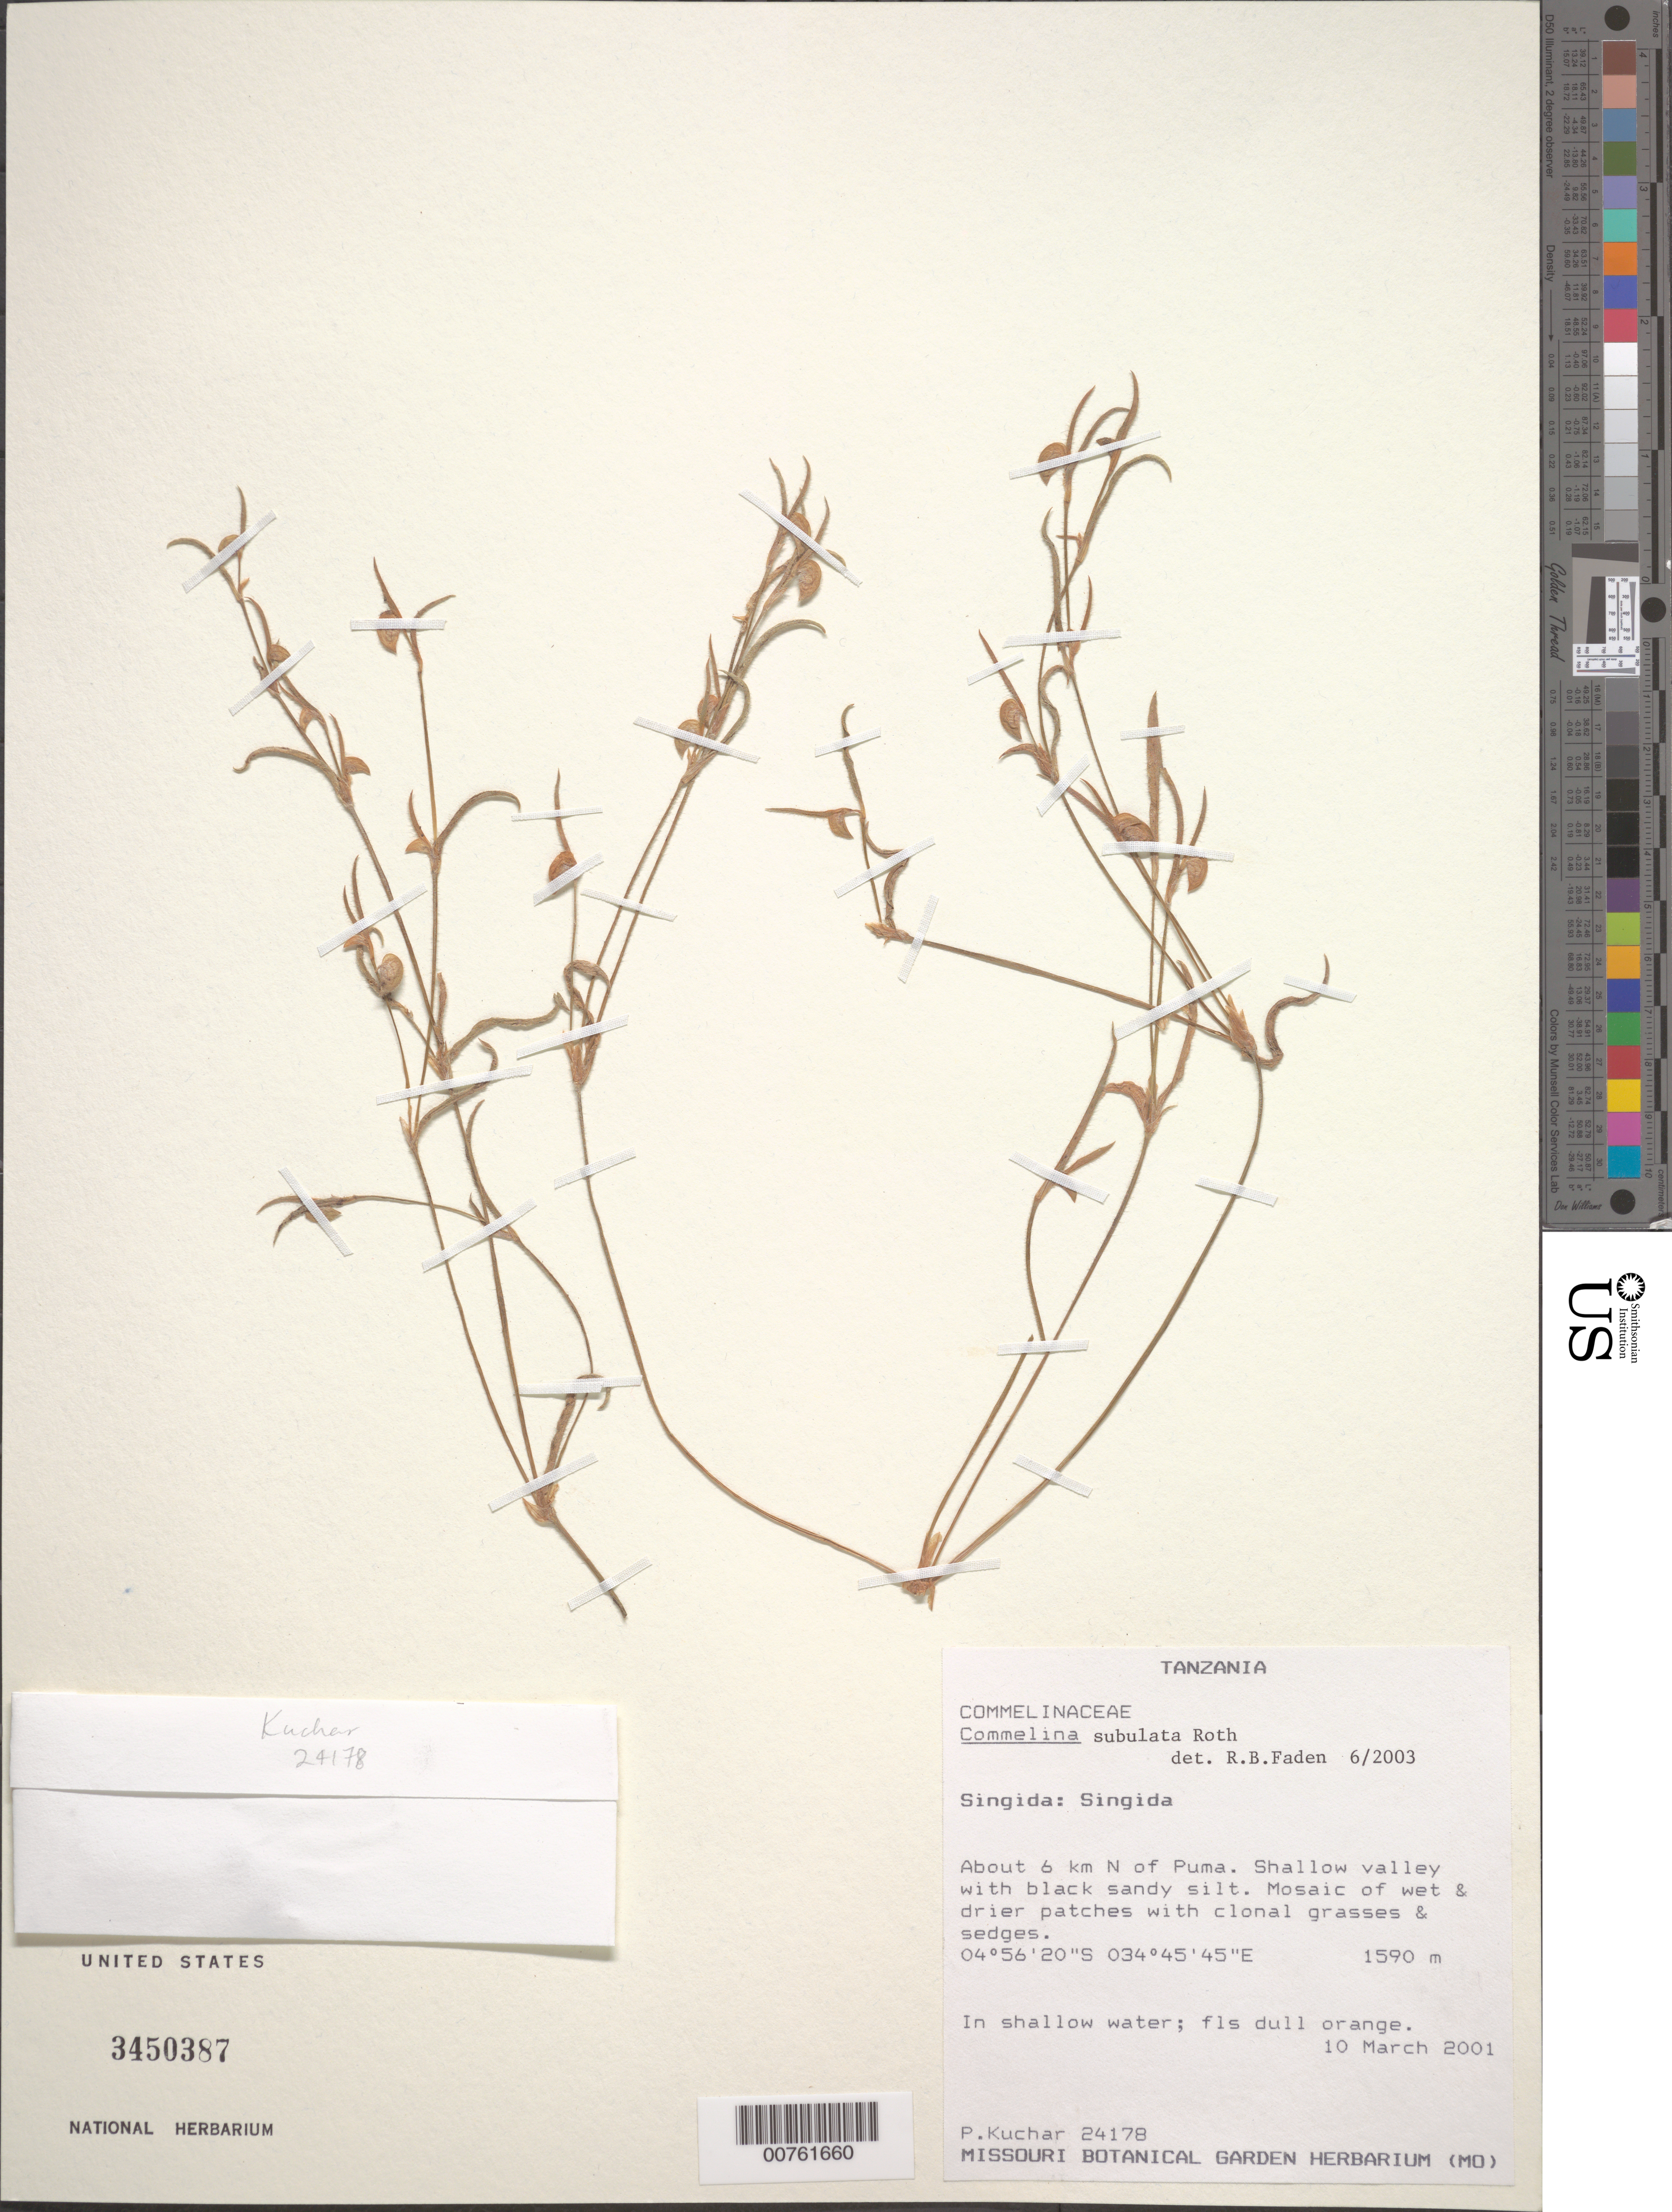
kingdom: Plantae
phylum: Tracheophyta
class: Liliopsida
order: Commelinales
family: Commelinaceae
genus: Commelina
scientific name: Commelina subulata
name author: Roth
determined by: Faden, Robert B., (US), Smithsonian Institution - National Museum of Natural History (UNITED STATES)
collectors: P. Kuchar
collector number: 24178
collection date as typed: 10 Mar 2001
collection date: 2001-03-10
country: Tanzania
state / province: Singida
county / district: Singida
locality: About 6 km N of Puma.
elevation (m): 1590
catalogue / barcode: US 3450387